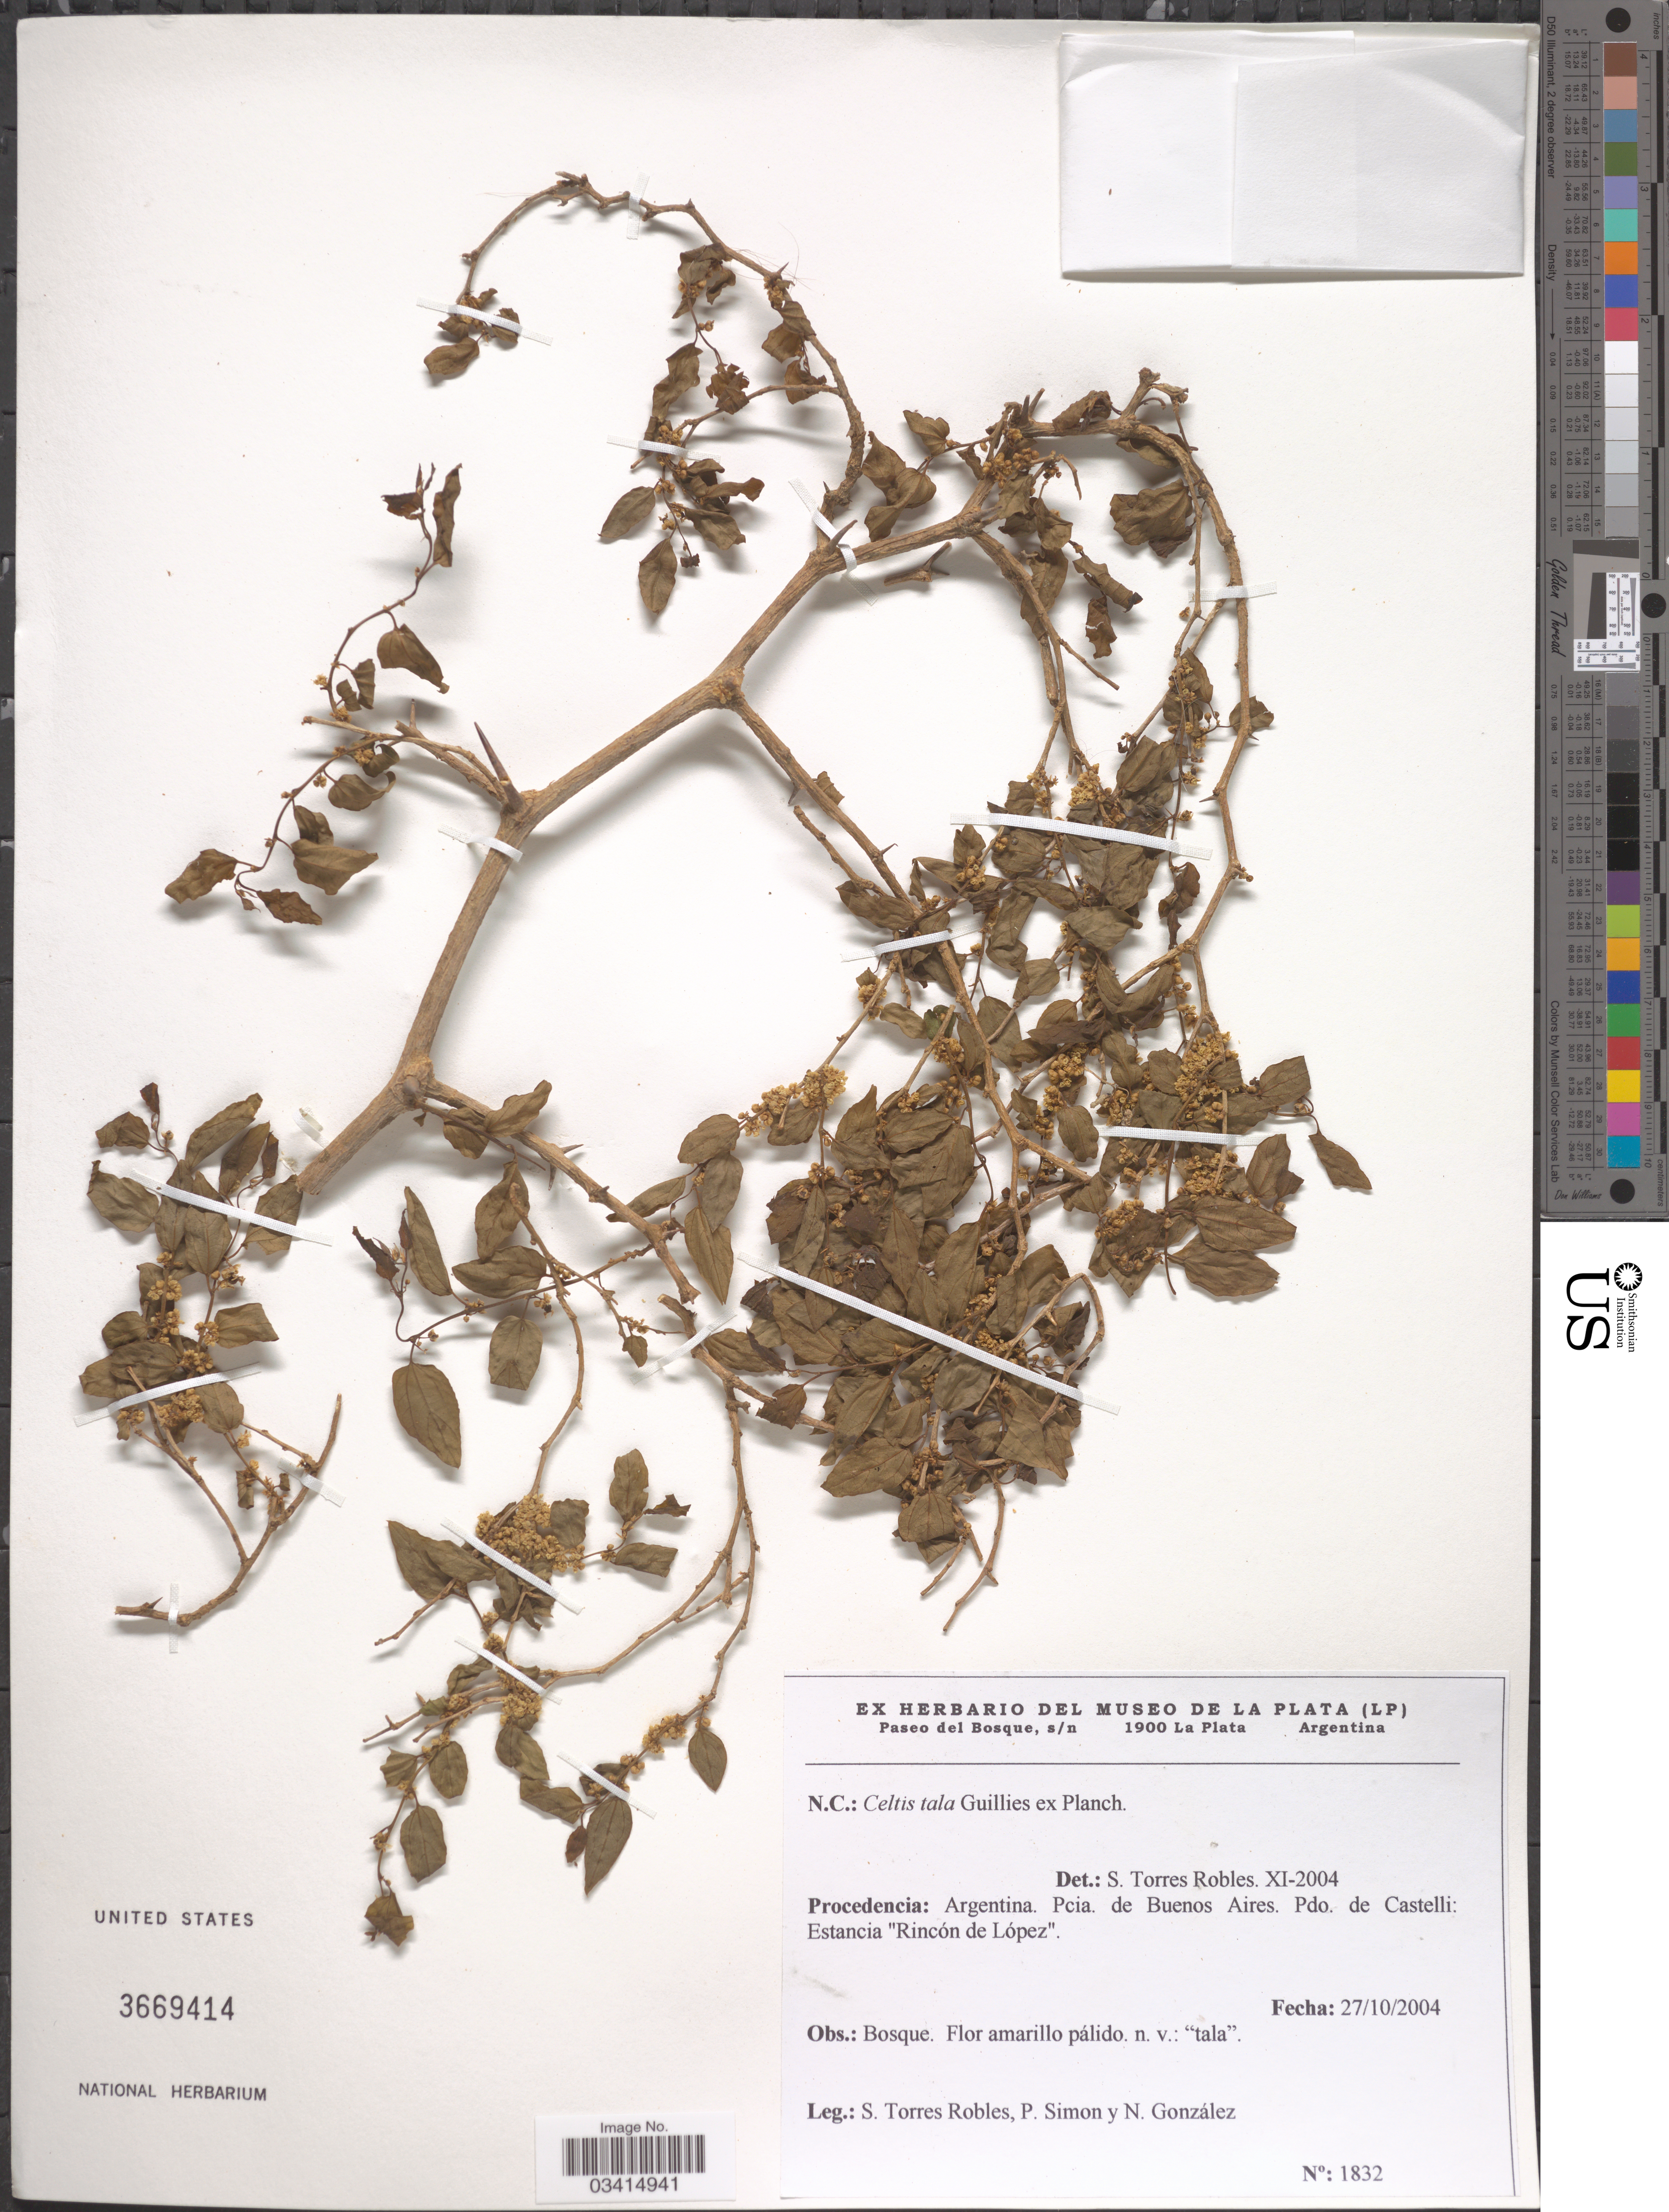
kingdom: Plantae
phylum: Tracheophyta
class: Magnoliopsida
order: Rosales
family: Cannabaceae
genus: Celtis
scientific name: Celtis tala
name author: Gillies ex Planch.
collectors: S. Torres Robles, P. Simon & N. Gonzalez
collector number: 1832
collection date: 2004-10-27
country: Argentina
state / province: Buenos Aires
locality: Pcia. de Buenos Aires. Pdo. de Castelli: Estancia "Rincón de López".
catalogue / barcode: US 3669414